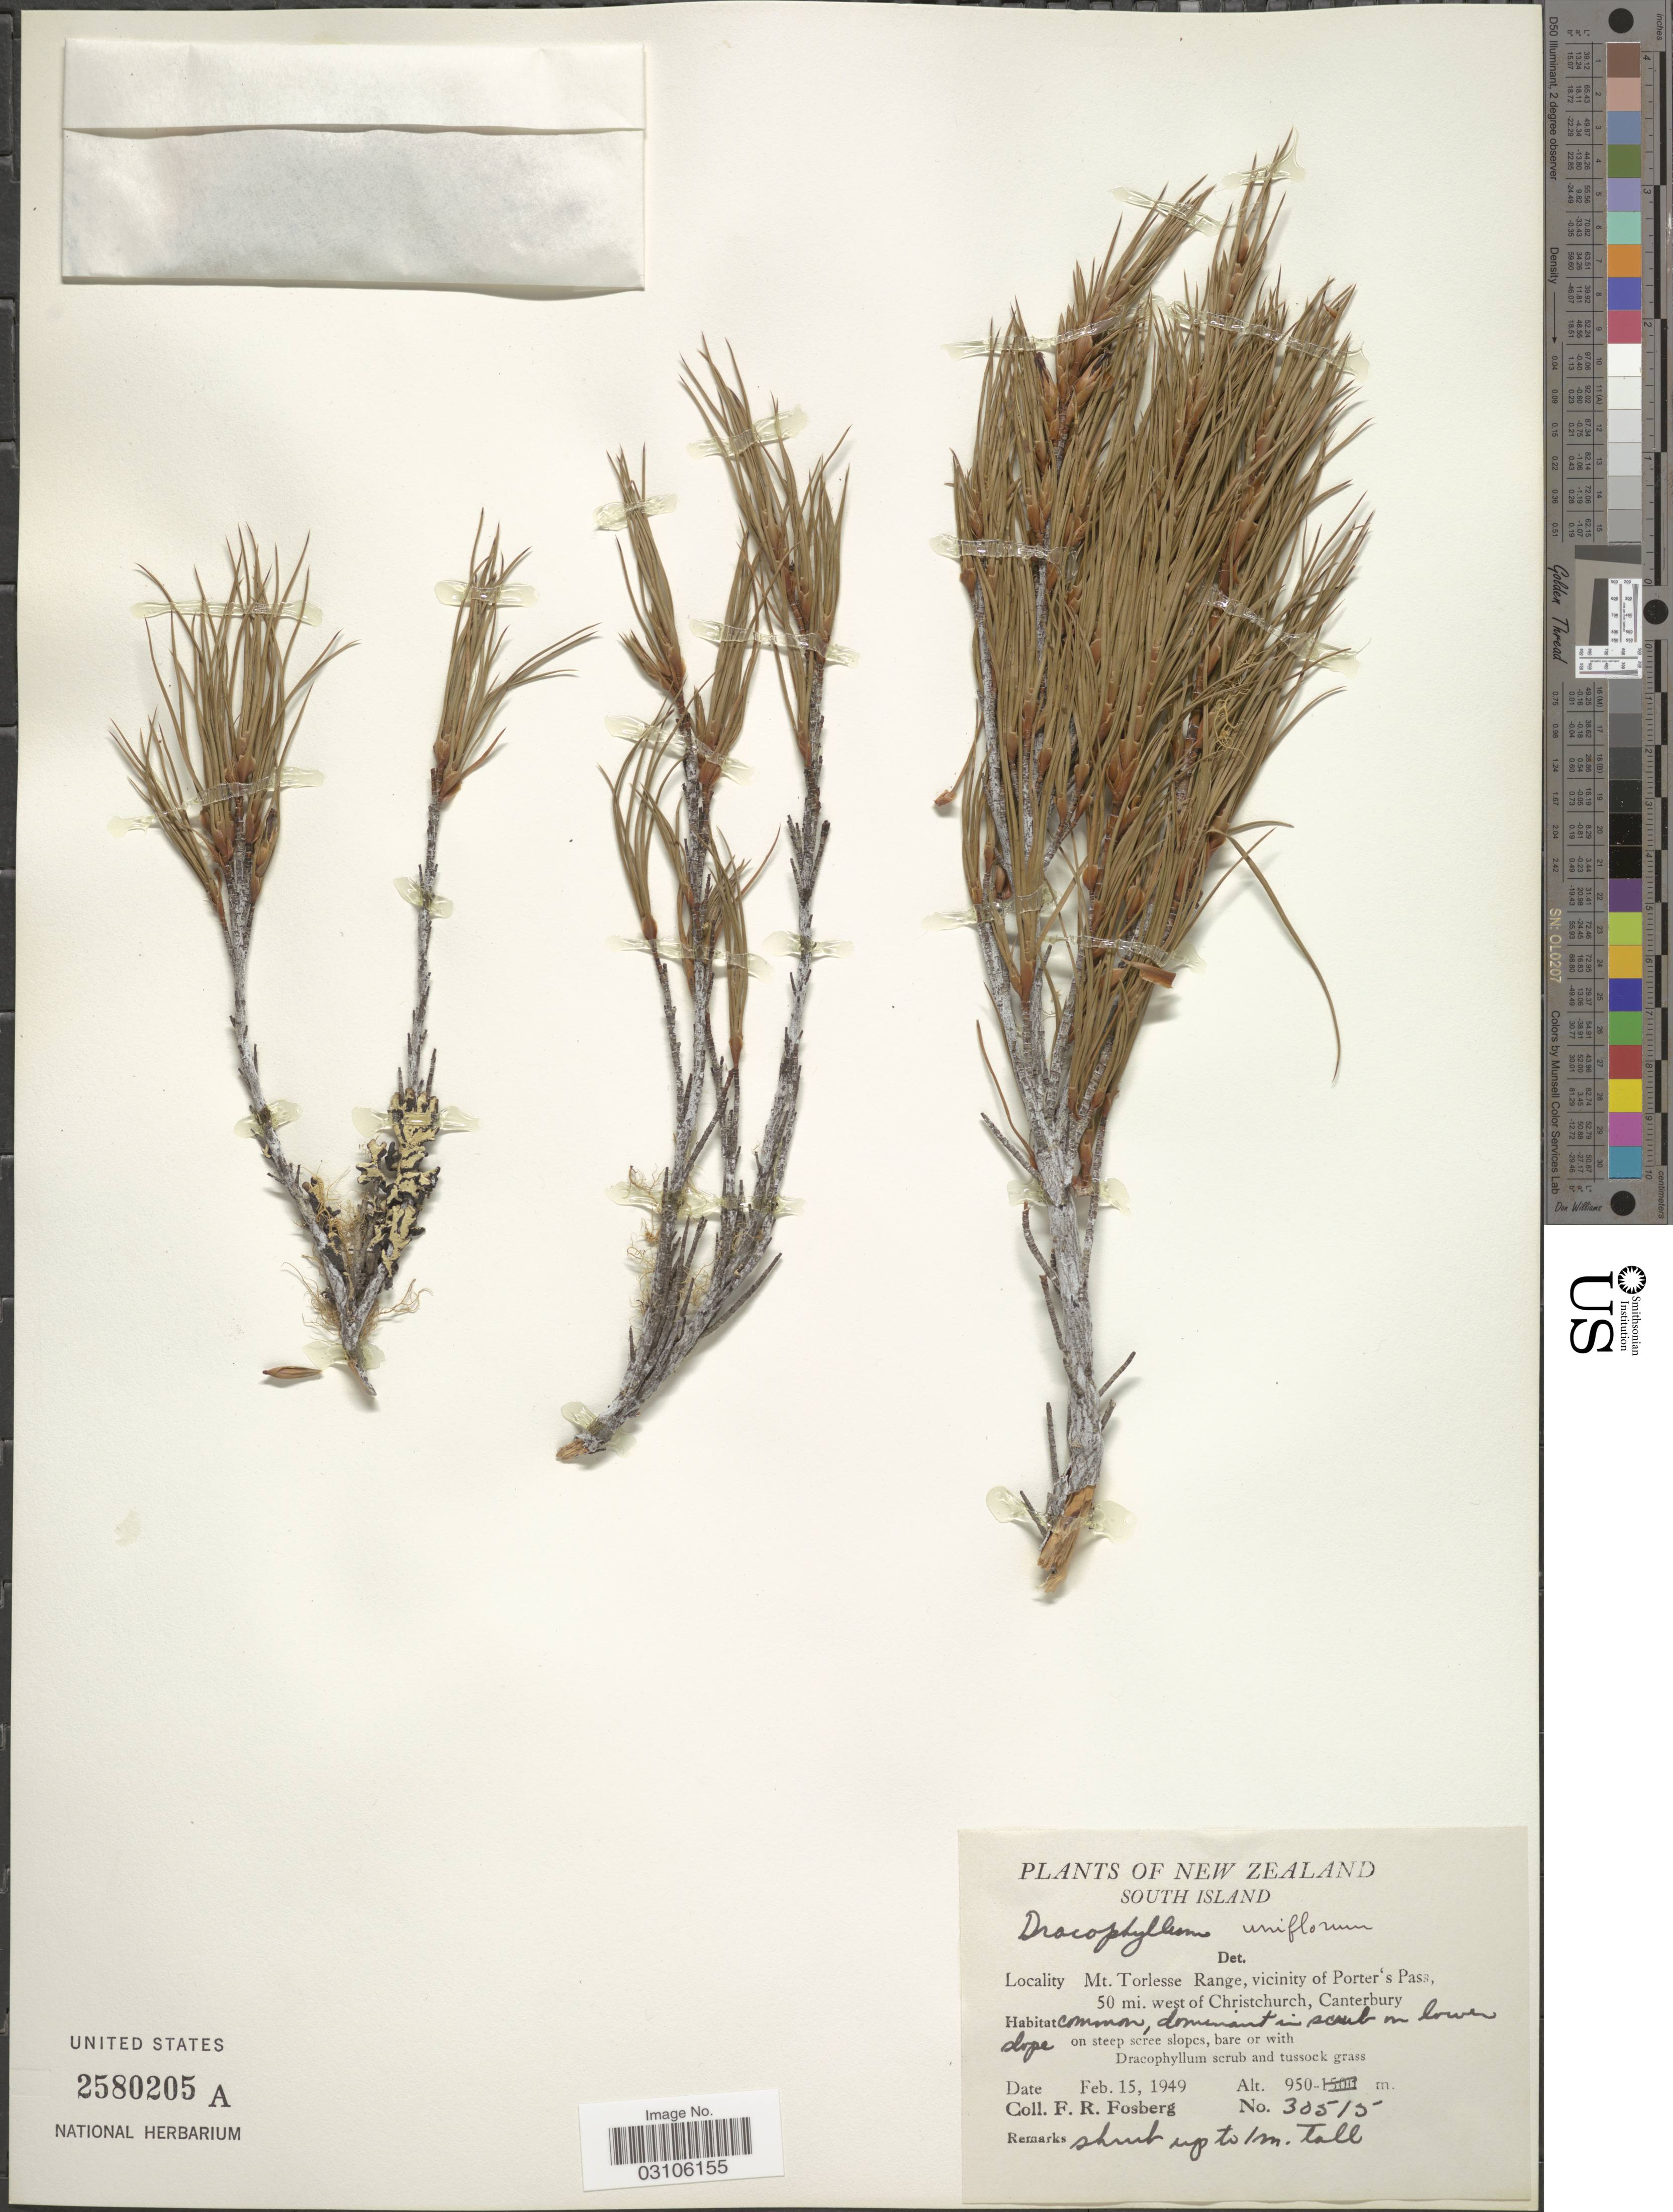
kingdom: Plantae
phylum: Tracheophyta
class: Magnoliopsida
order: Ericales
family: Ericaceae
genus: Dracophyllum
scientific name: Dracophyllum uniflorum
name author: Hook. f.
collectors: F. R. Fosberg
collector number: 30515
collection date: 1949-02-15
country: New Zealand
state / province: Canterbury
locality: South Island. Mt. Torlesse Range, vicinity of Porter's Pass, 50 mi. west of Christchurch.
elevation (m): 950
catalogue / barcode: US 2580205A